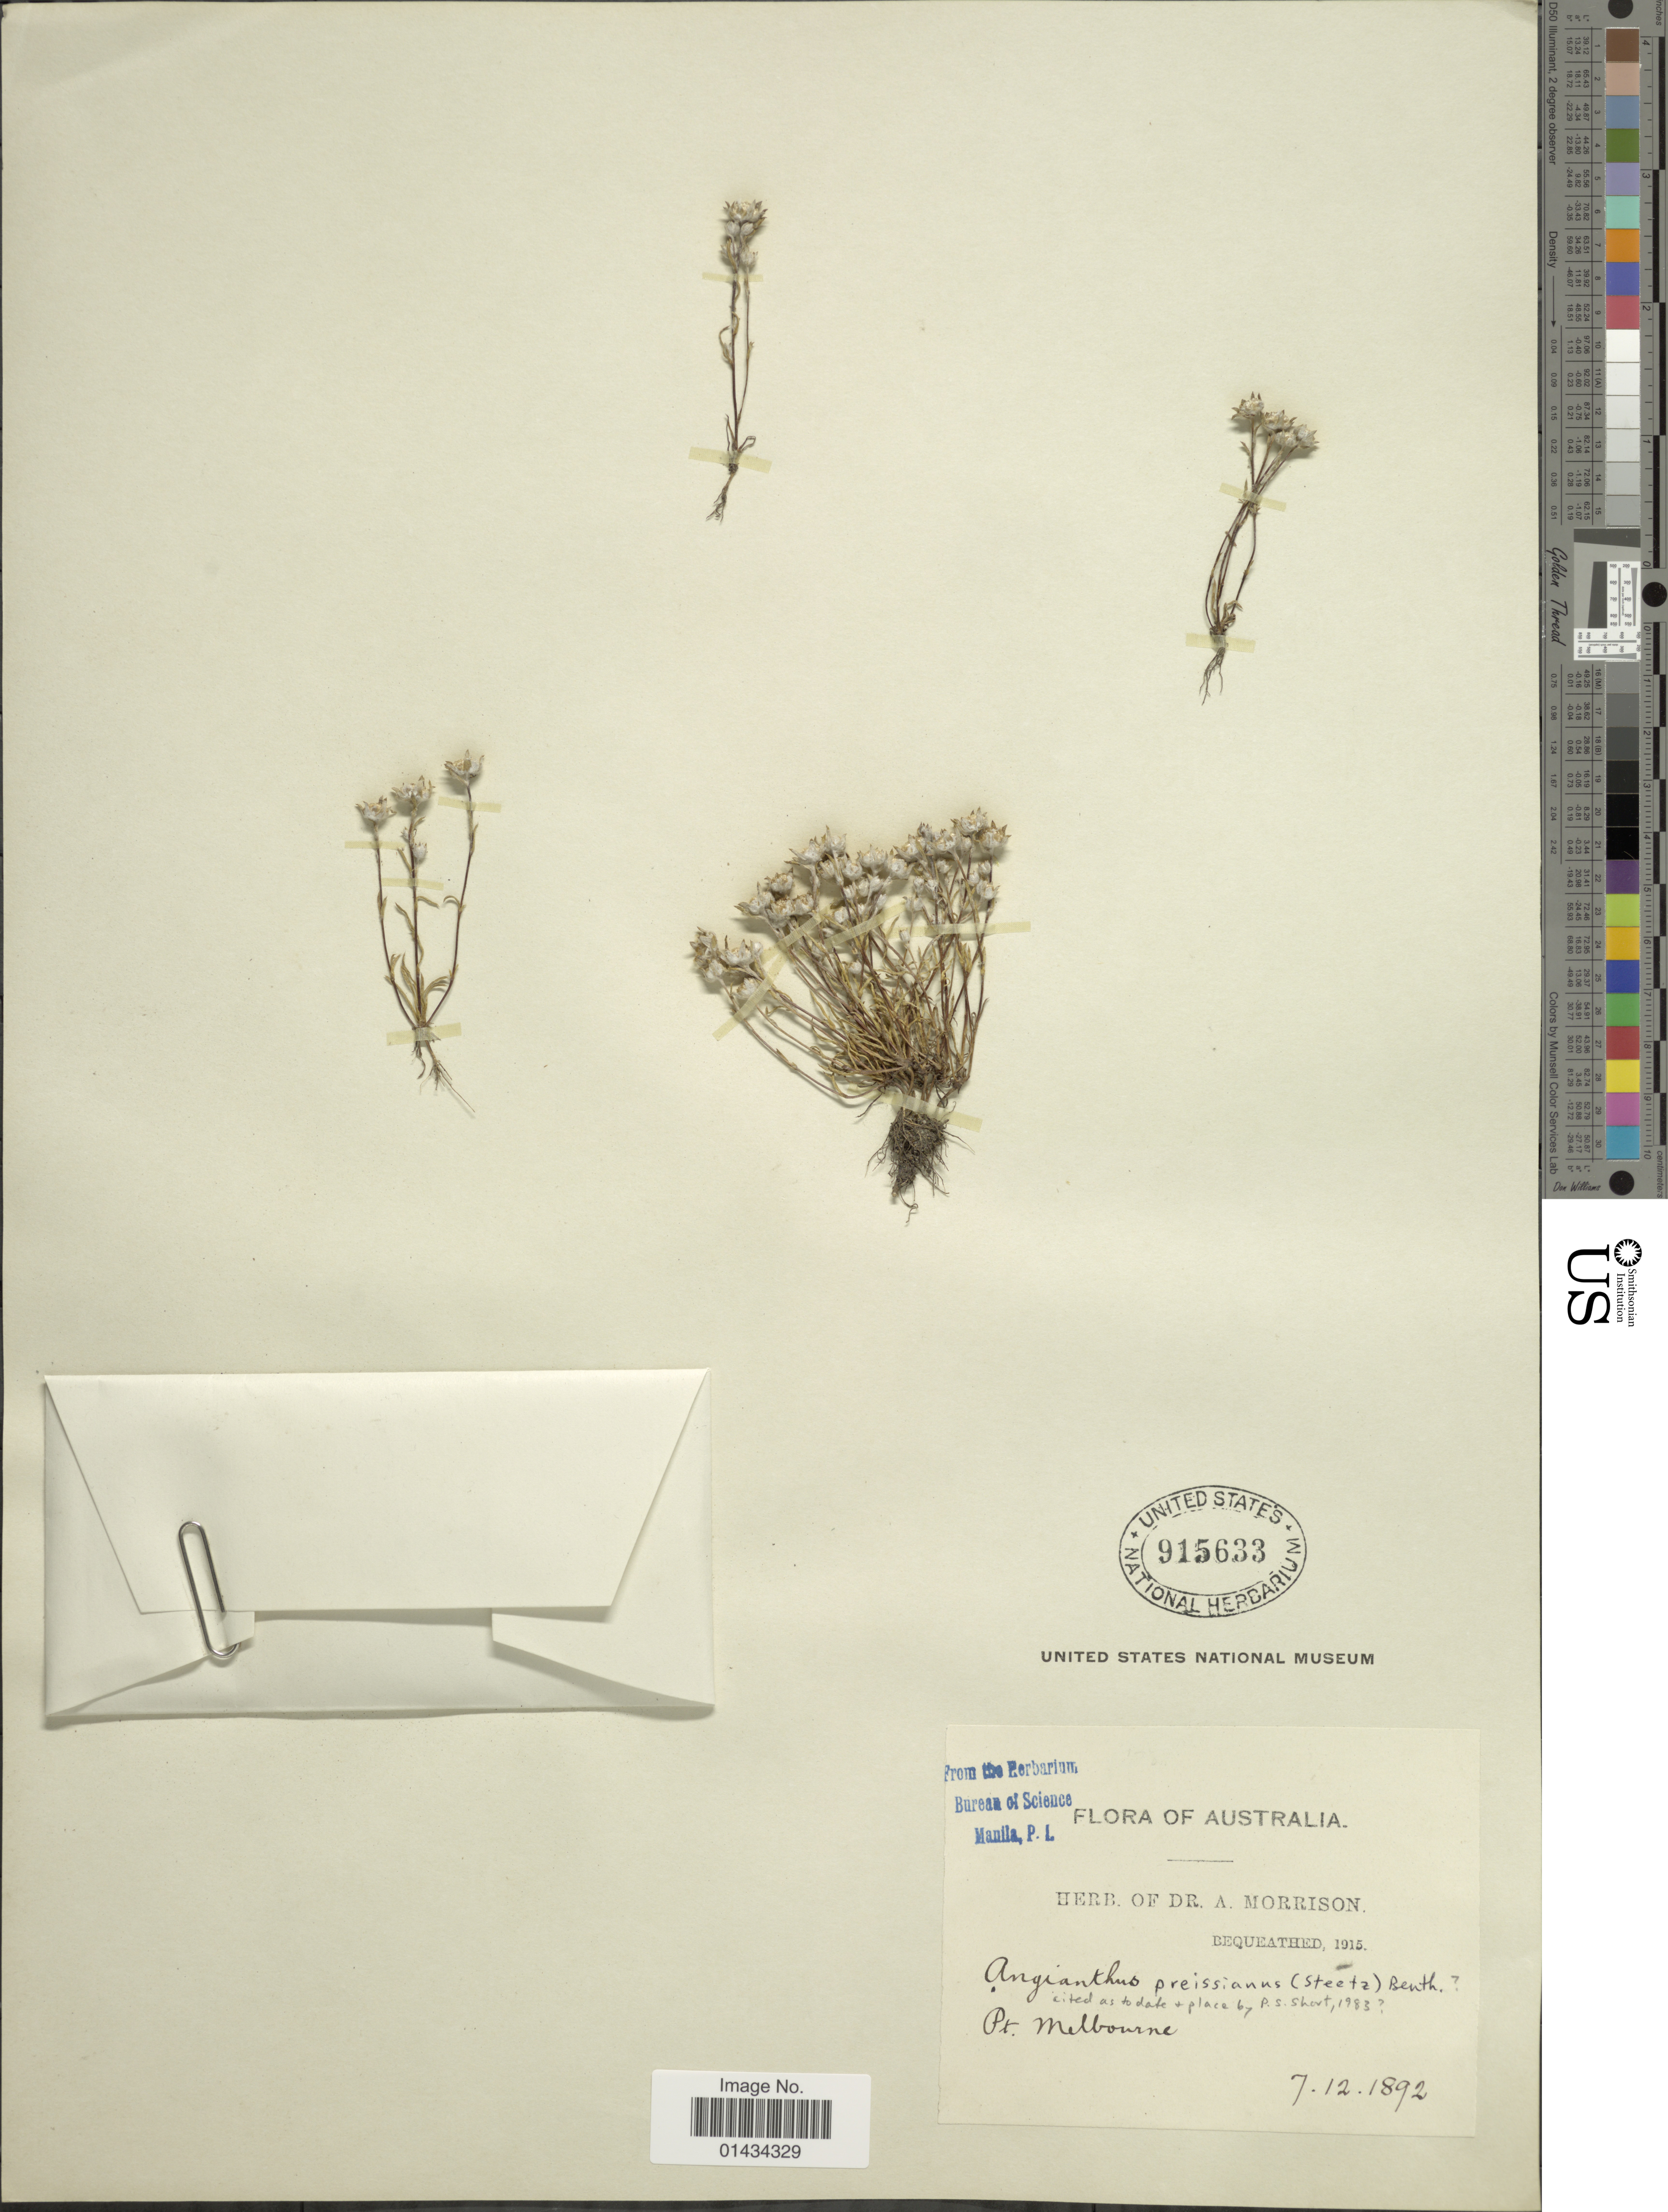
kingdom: Plantae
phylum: Tracheophyta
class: Magnoliopsida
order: Asterales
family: Asteraceae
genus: Angianthus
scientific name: Angianthus preissianus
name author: (Steetz) Benth.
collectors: ex herb. Dr. A. Morrison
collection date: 1892-12-07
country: Australia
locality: Pt. Melbourne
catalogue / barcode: US 915633